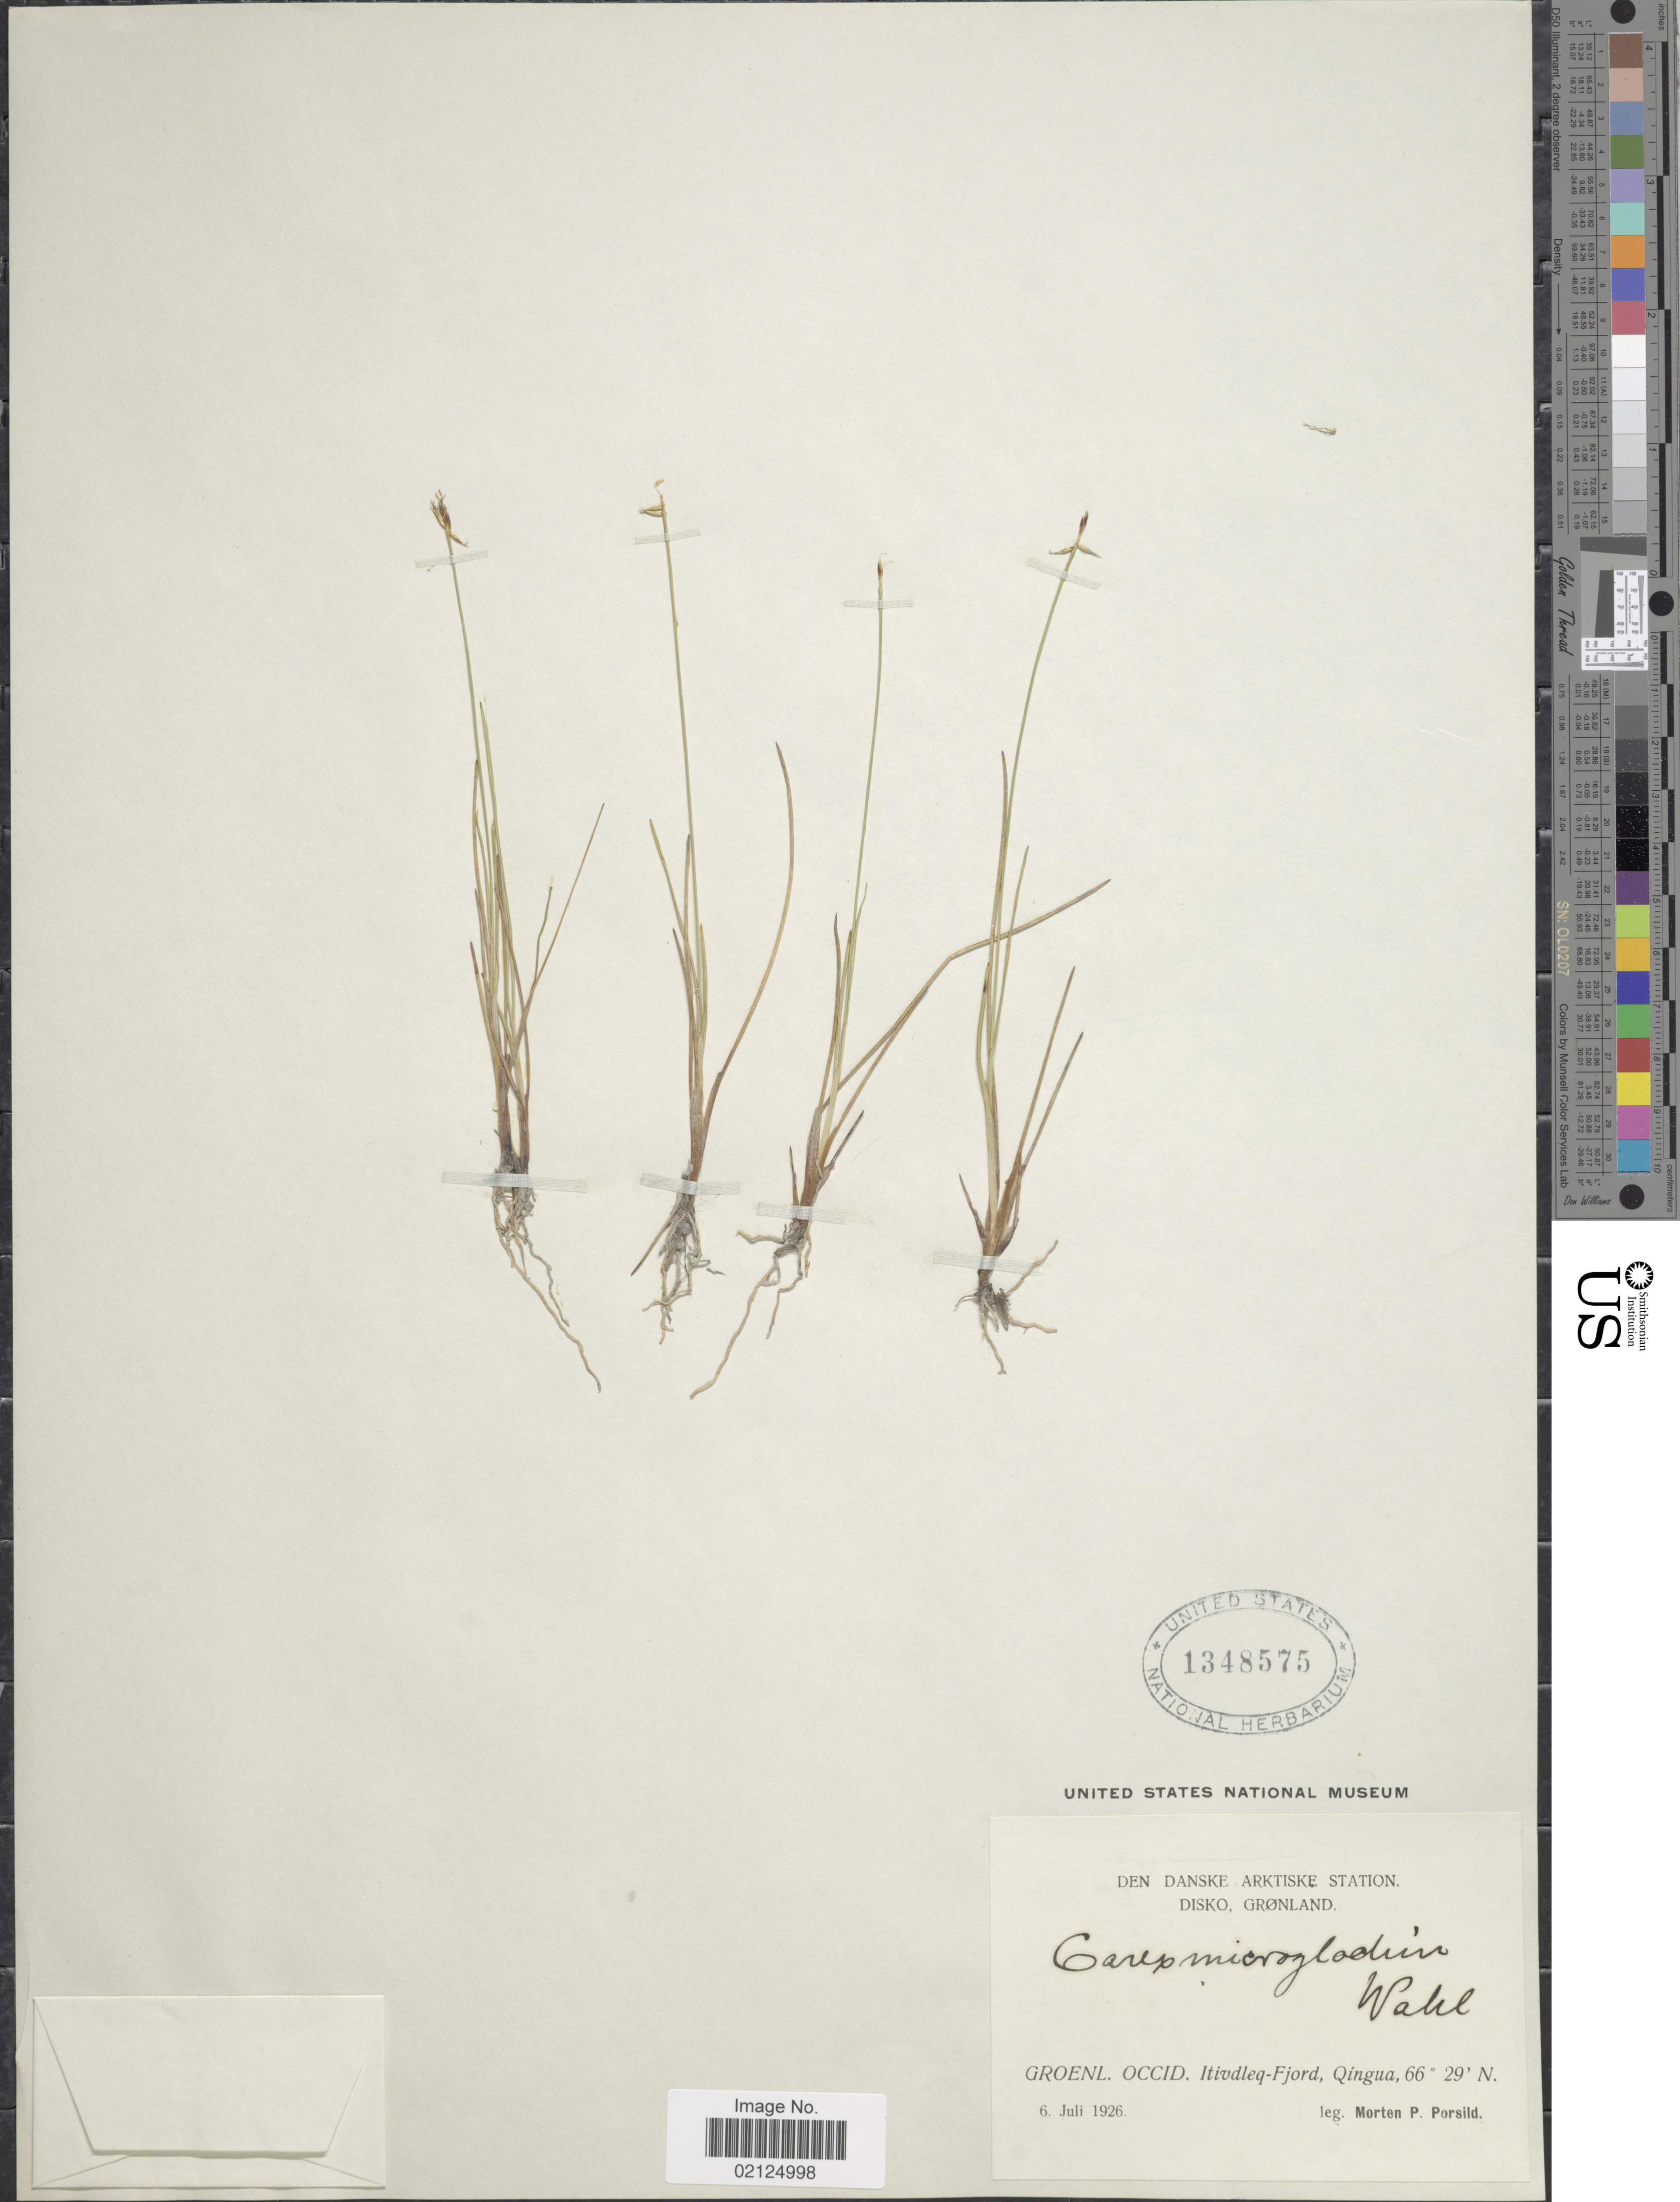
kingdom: Plantae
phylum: Tracheophyta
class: Liliopsida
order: Poales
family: Cyperaceae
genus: Carex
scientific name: Carex microglochin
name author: Wahlenb.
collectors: M. P. Porsild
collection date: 1926-07-06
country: Greenland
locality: Den Danske Arktiske Station, Disko, Grønland. Groenl. Occid. Itivdleq-Fjord, Quingua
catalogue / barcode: US 1348575